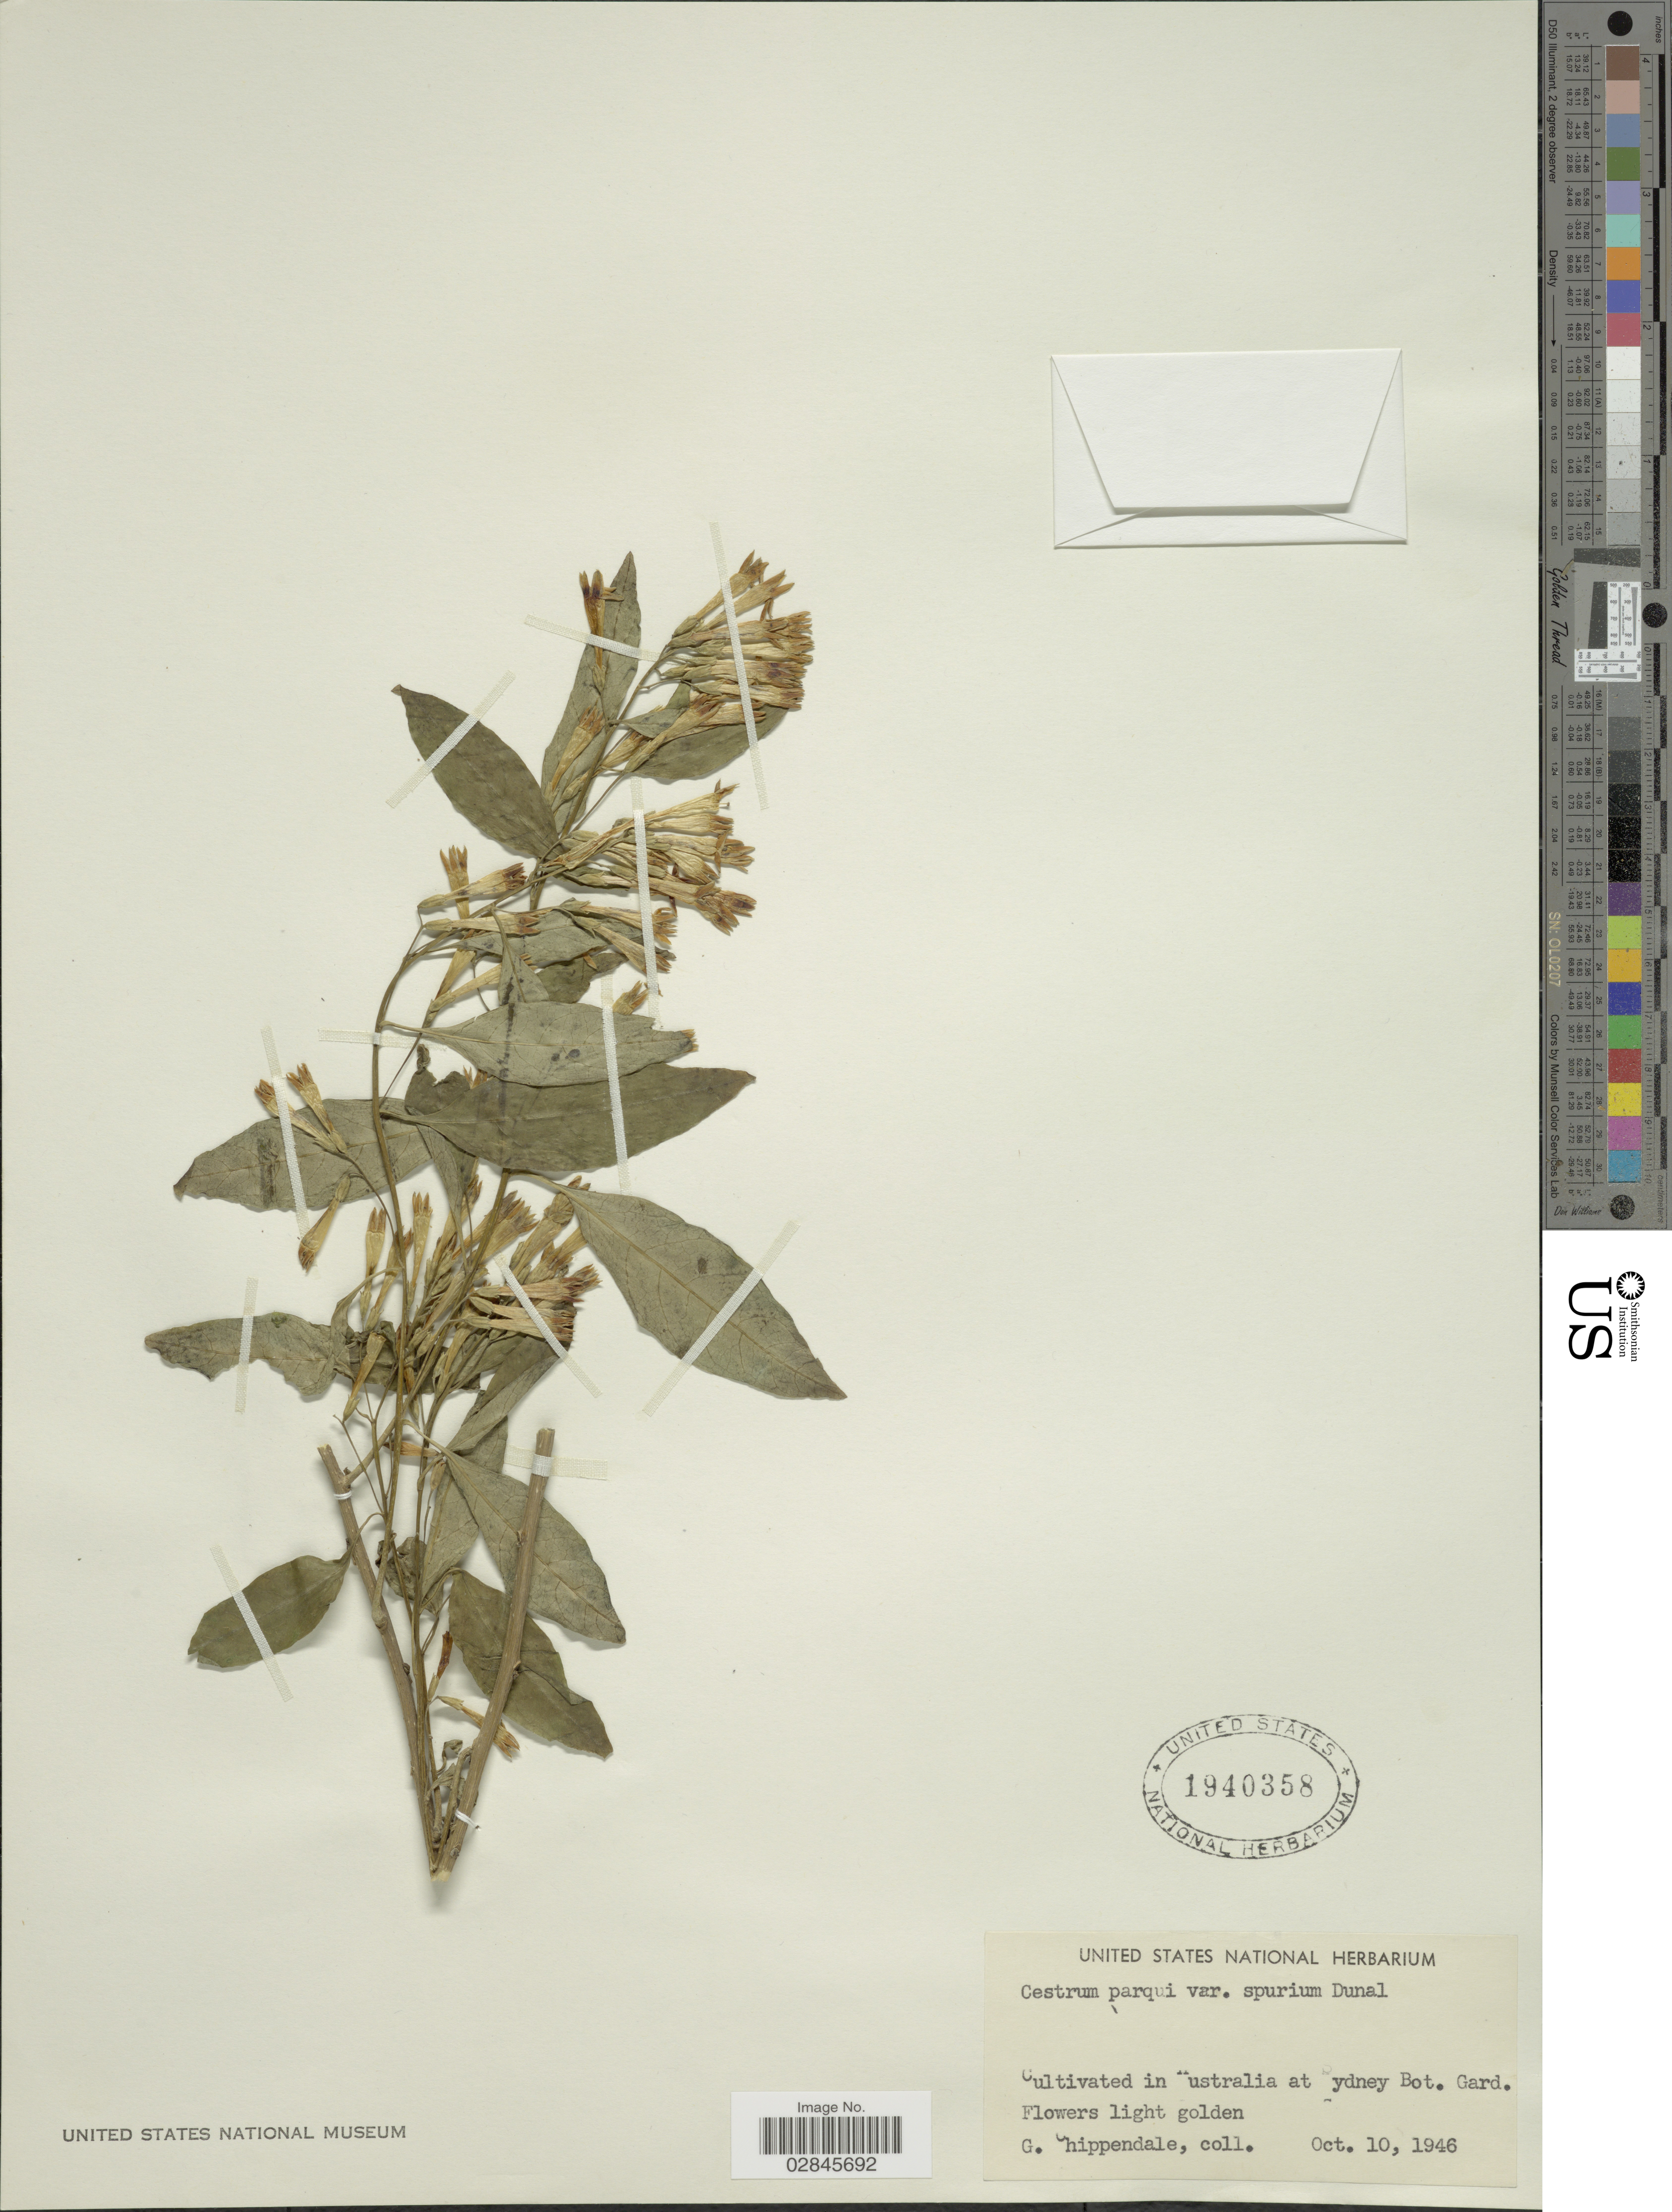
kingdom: Plantae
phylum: Tracheophyta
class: Magnoliopsida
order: Solanales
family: Solanaceae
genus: Cestrum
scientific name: Cestrum parqui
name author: L'Hér.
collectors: G. Chippendale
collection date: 1946-10-10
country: Australia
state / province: New South Wales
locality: Sydney Bot. Gard.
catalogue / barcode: US 1940358